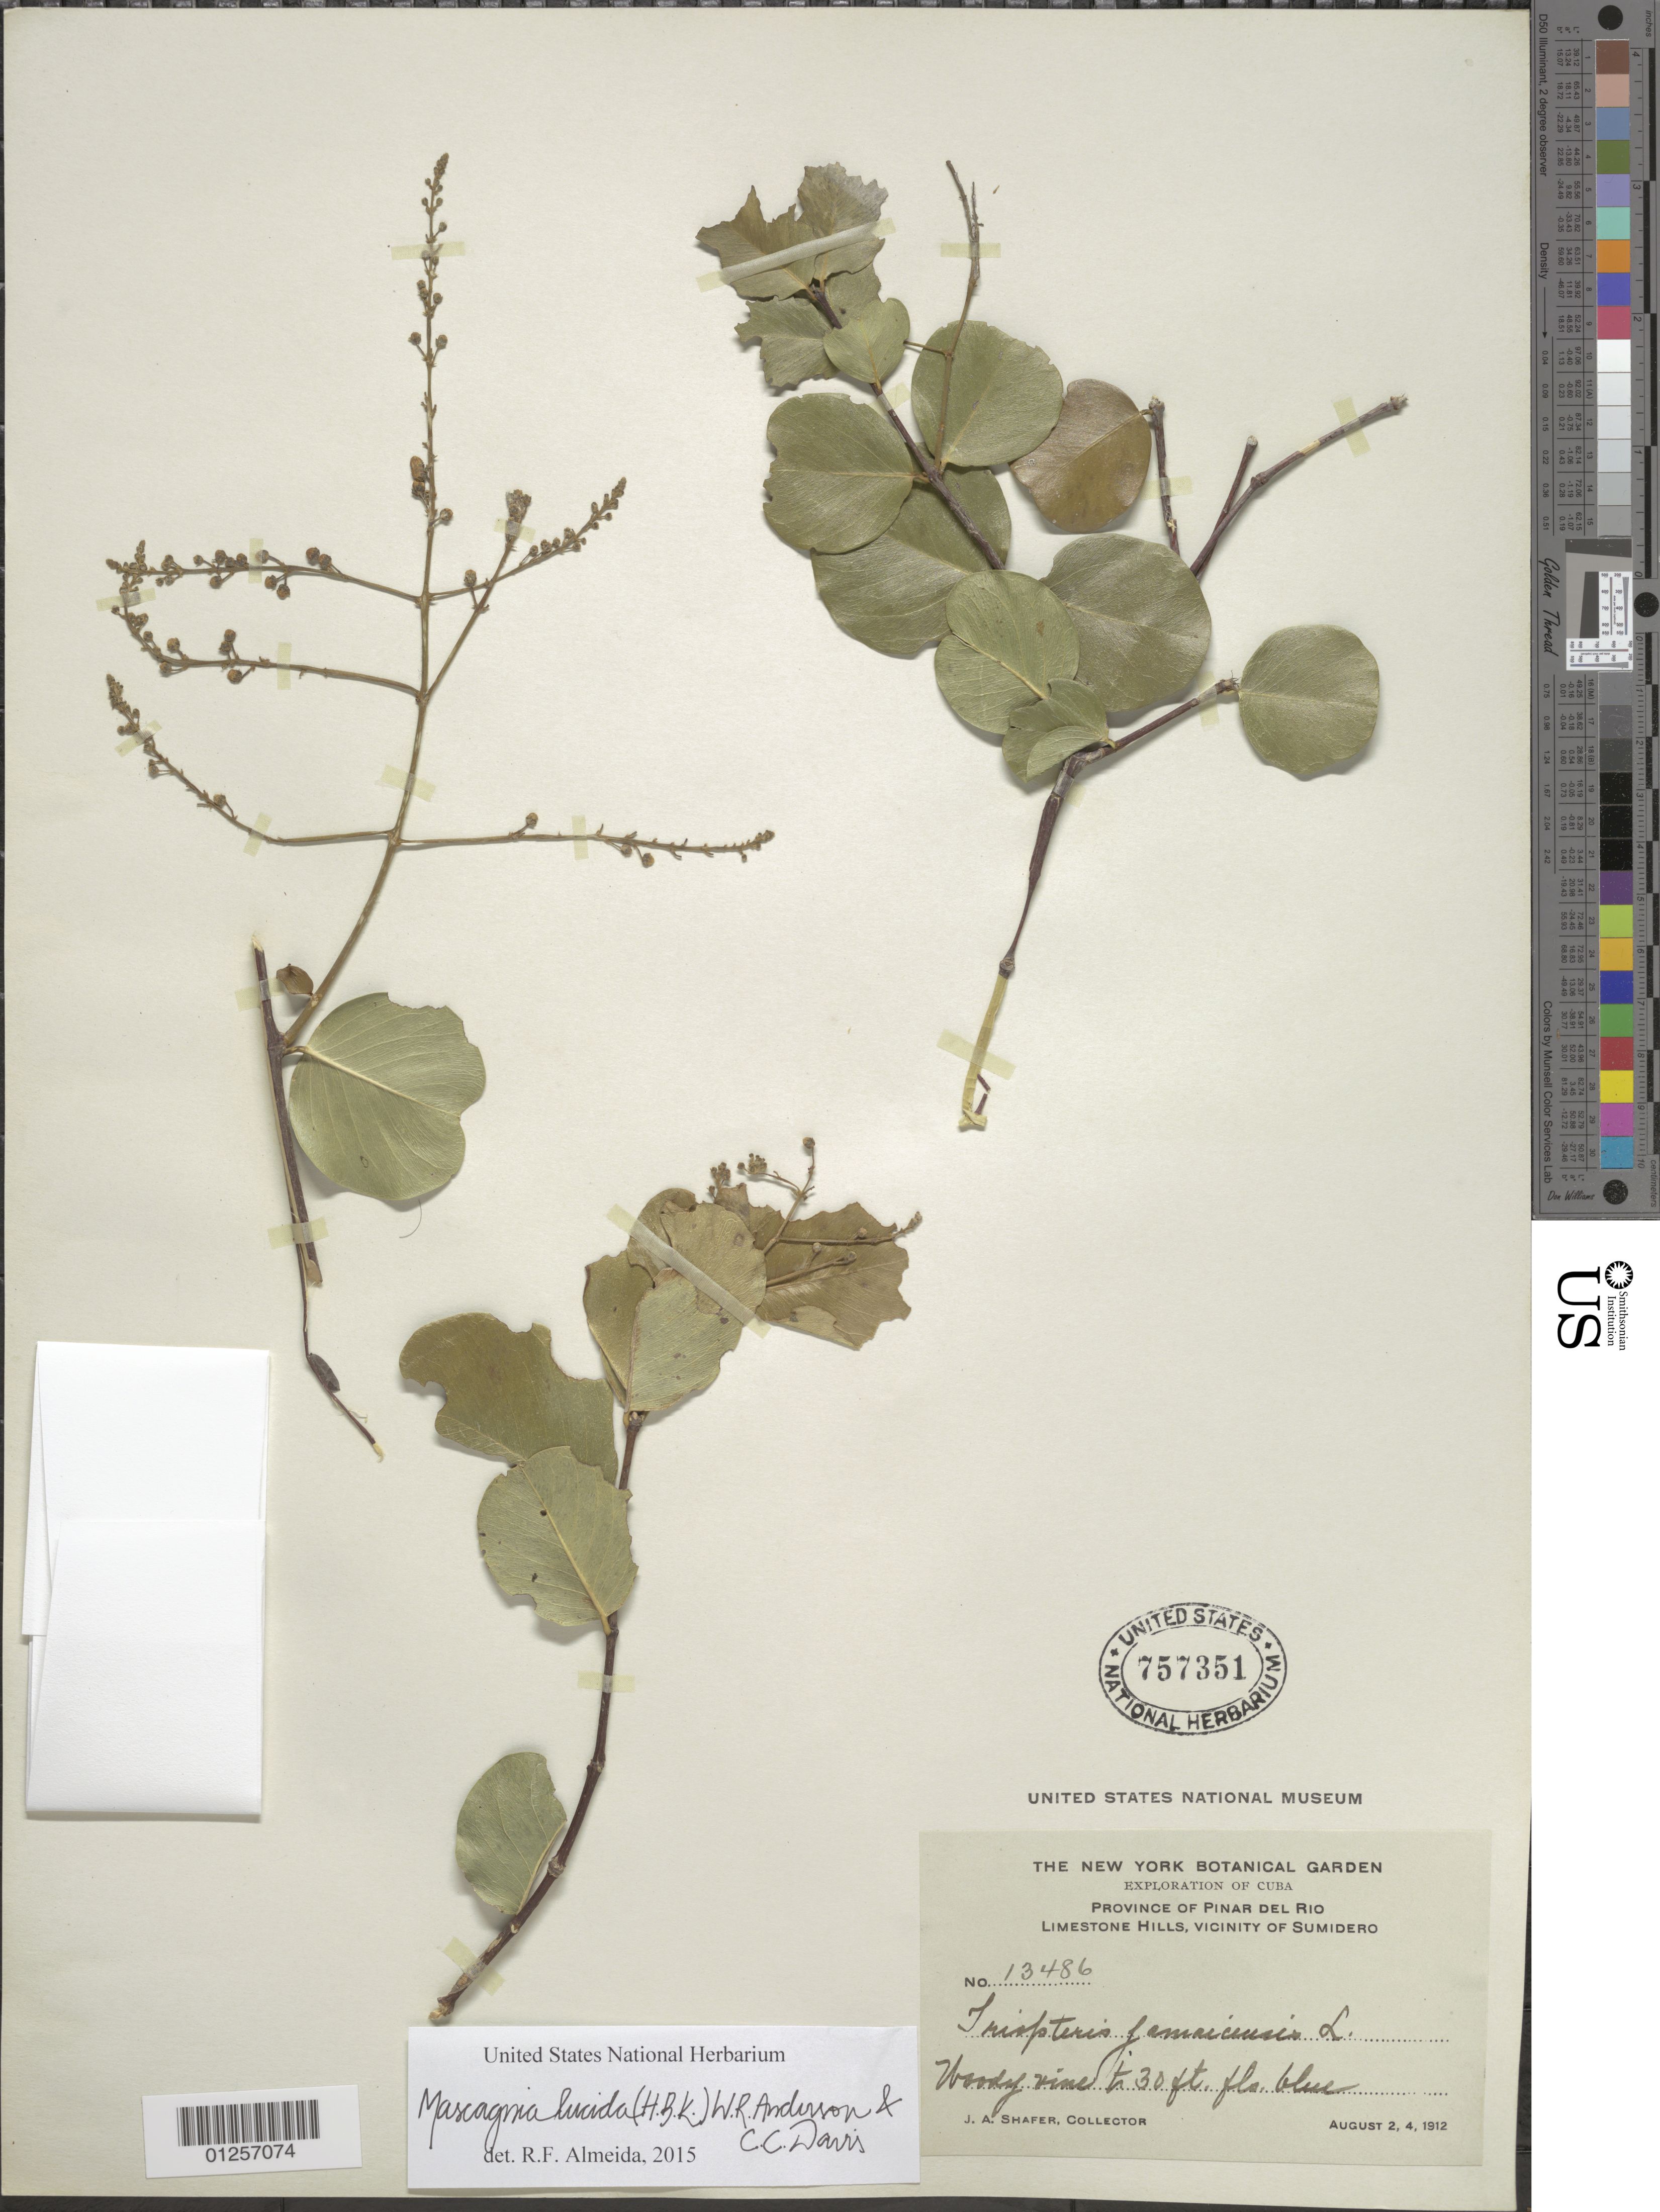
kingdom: Plantae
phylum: Tracheophyta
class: Magnoliopsida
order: Malpighiales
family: Malpighiaceae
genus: Mascagnia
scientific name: Mascagnia lucida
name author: (Kunth) W.R. Anderson & C. Davis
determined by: De Almeida, R. F., (HUEFS), Universidade Estadual de Feira de Santana (BRAZIL)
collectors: J. A. Shafer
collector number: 13486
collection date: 1912-08-02,1912-08-04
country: Cuba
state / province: Pinar del Rio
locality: Sumidero vicinity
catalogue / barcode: US 757351